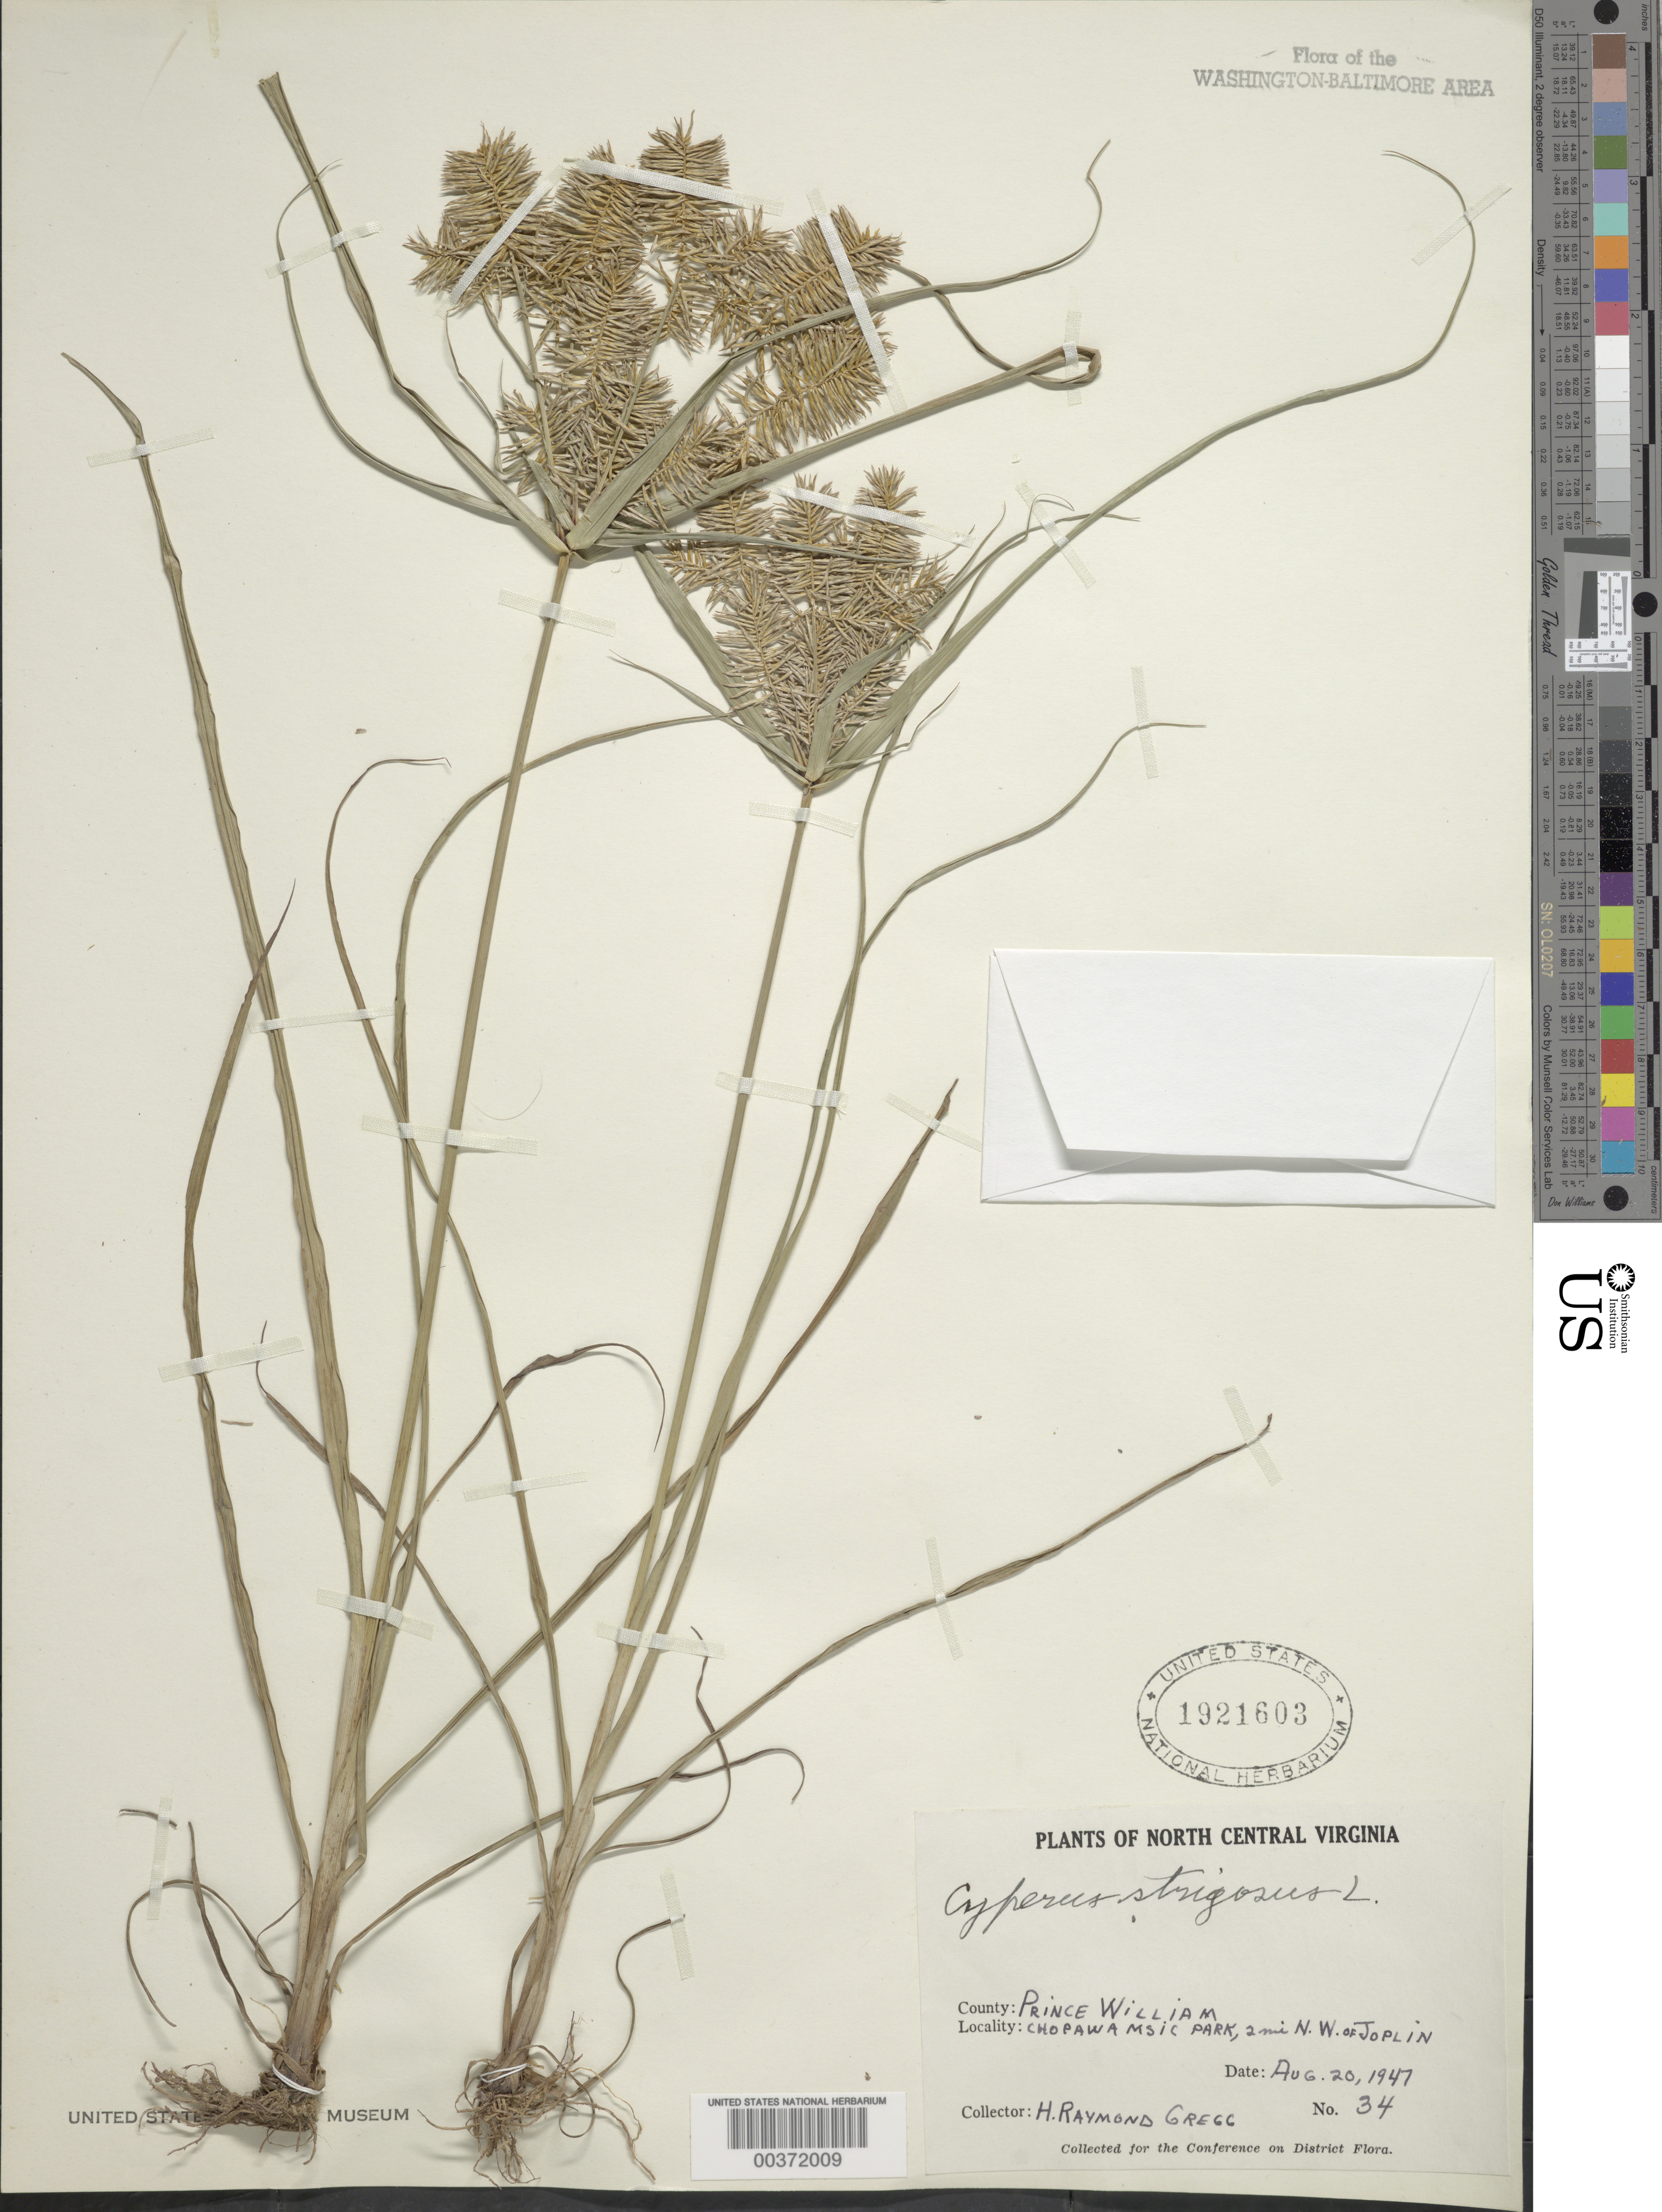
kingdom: Plantae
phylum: Tracheophyta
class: Liliopsida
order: Poales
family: Cyperaceae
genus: Cyperus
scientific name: Cyperus strigosus L.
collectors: H. Gregg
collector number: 34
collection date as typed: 20 Aug 1947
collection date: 1947-08-20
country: United States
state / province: Virginia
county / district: Prince William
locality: Chopawamsic Park, northwest of Joplin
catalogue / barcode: US 1921603